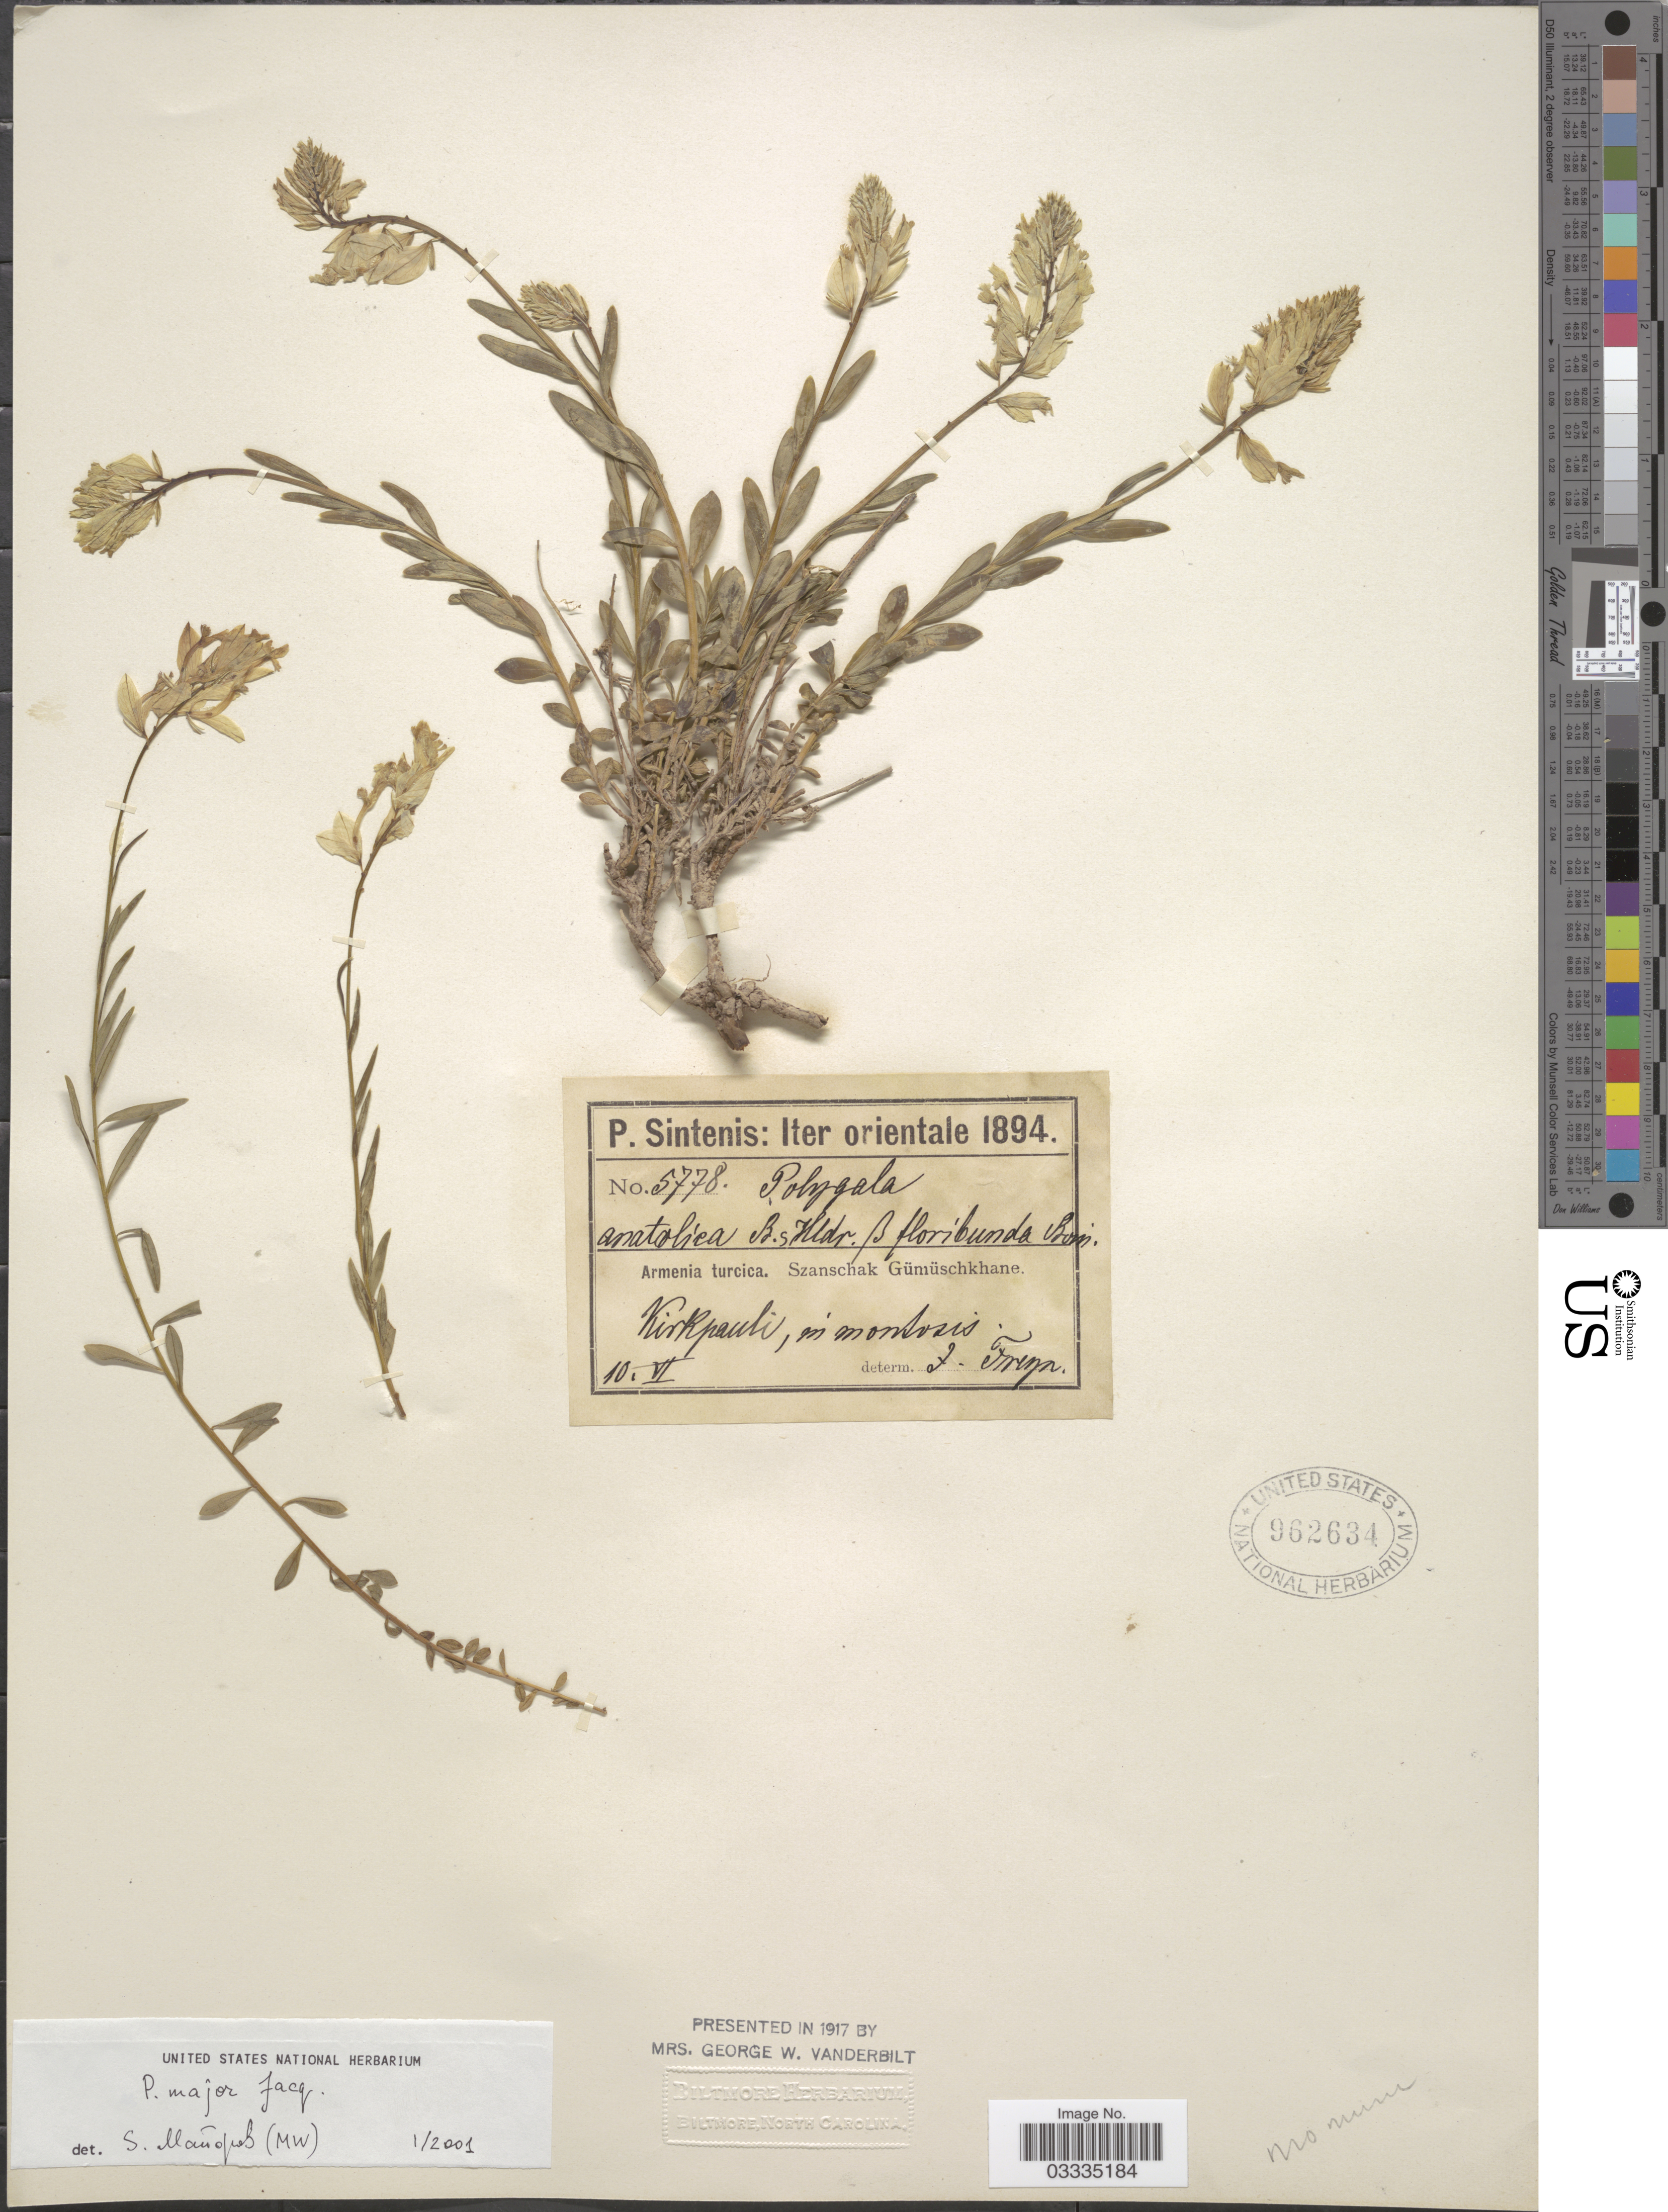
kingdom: Plantae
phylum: Tracheophyta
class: Magnoliopsida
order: Fabales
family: Polygalaceae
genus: Polygala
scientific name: Polygala major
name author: Jacq.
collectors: P. Sintenis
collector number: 5778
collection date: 1894-06-10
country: Turkey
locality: Iter orientale. Armenia turcica. Szanschak Gümüschkane. Kirkpauli, in montosis.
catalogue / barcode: US 962634